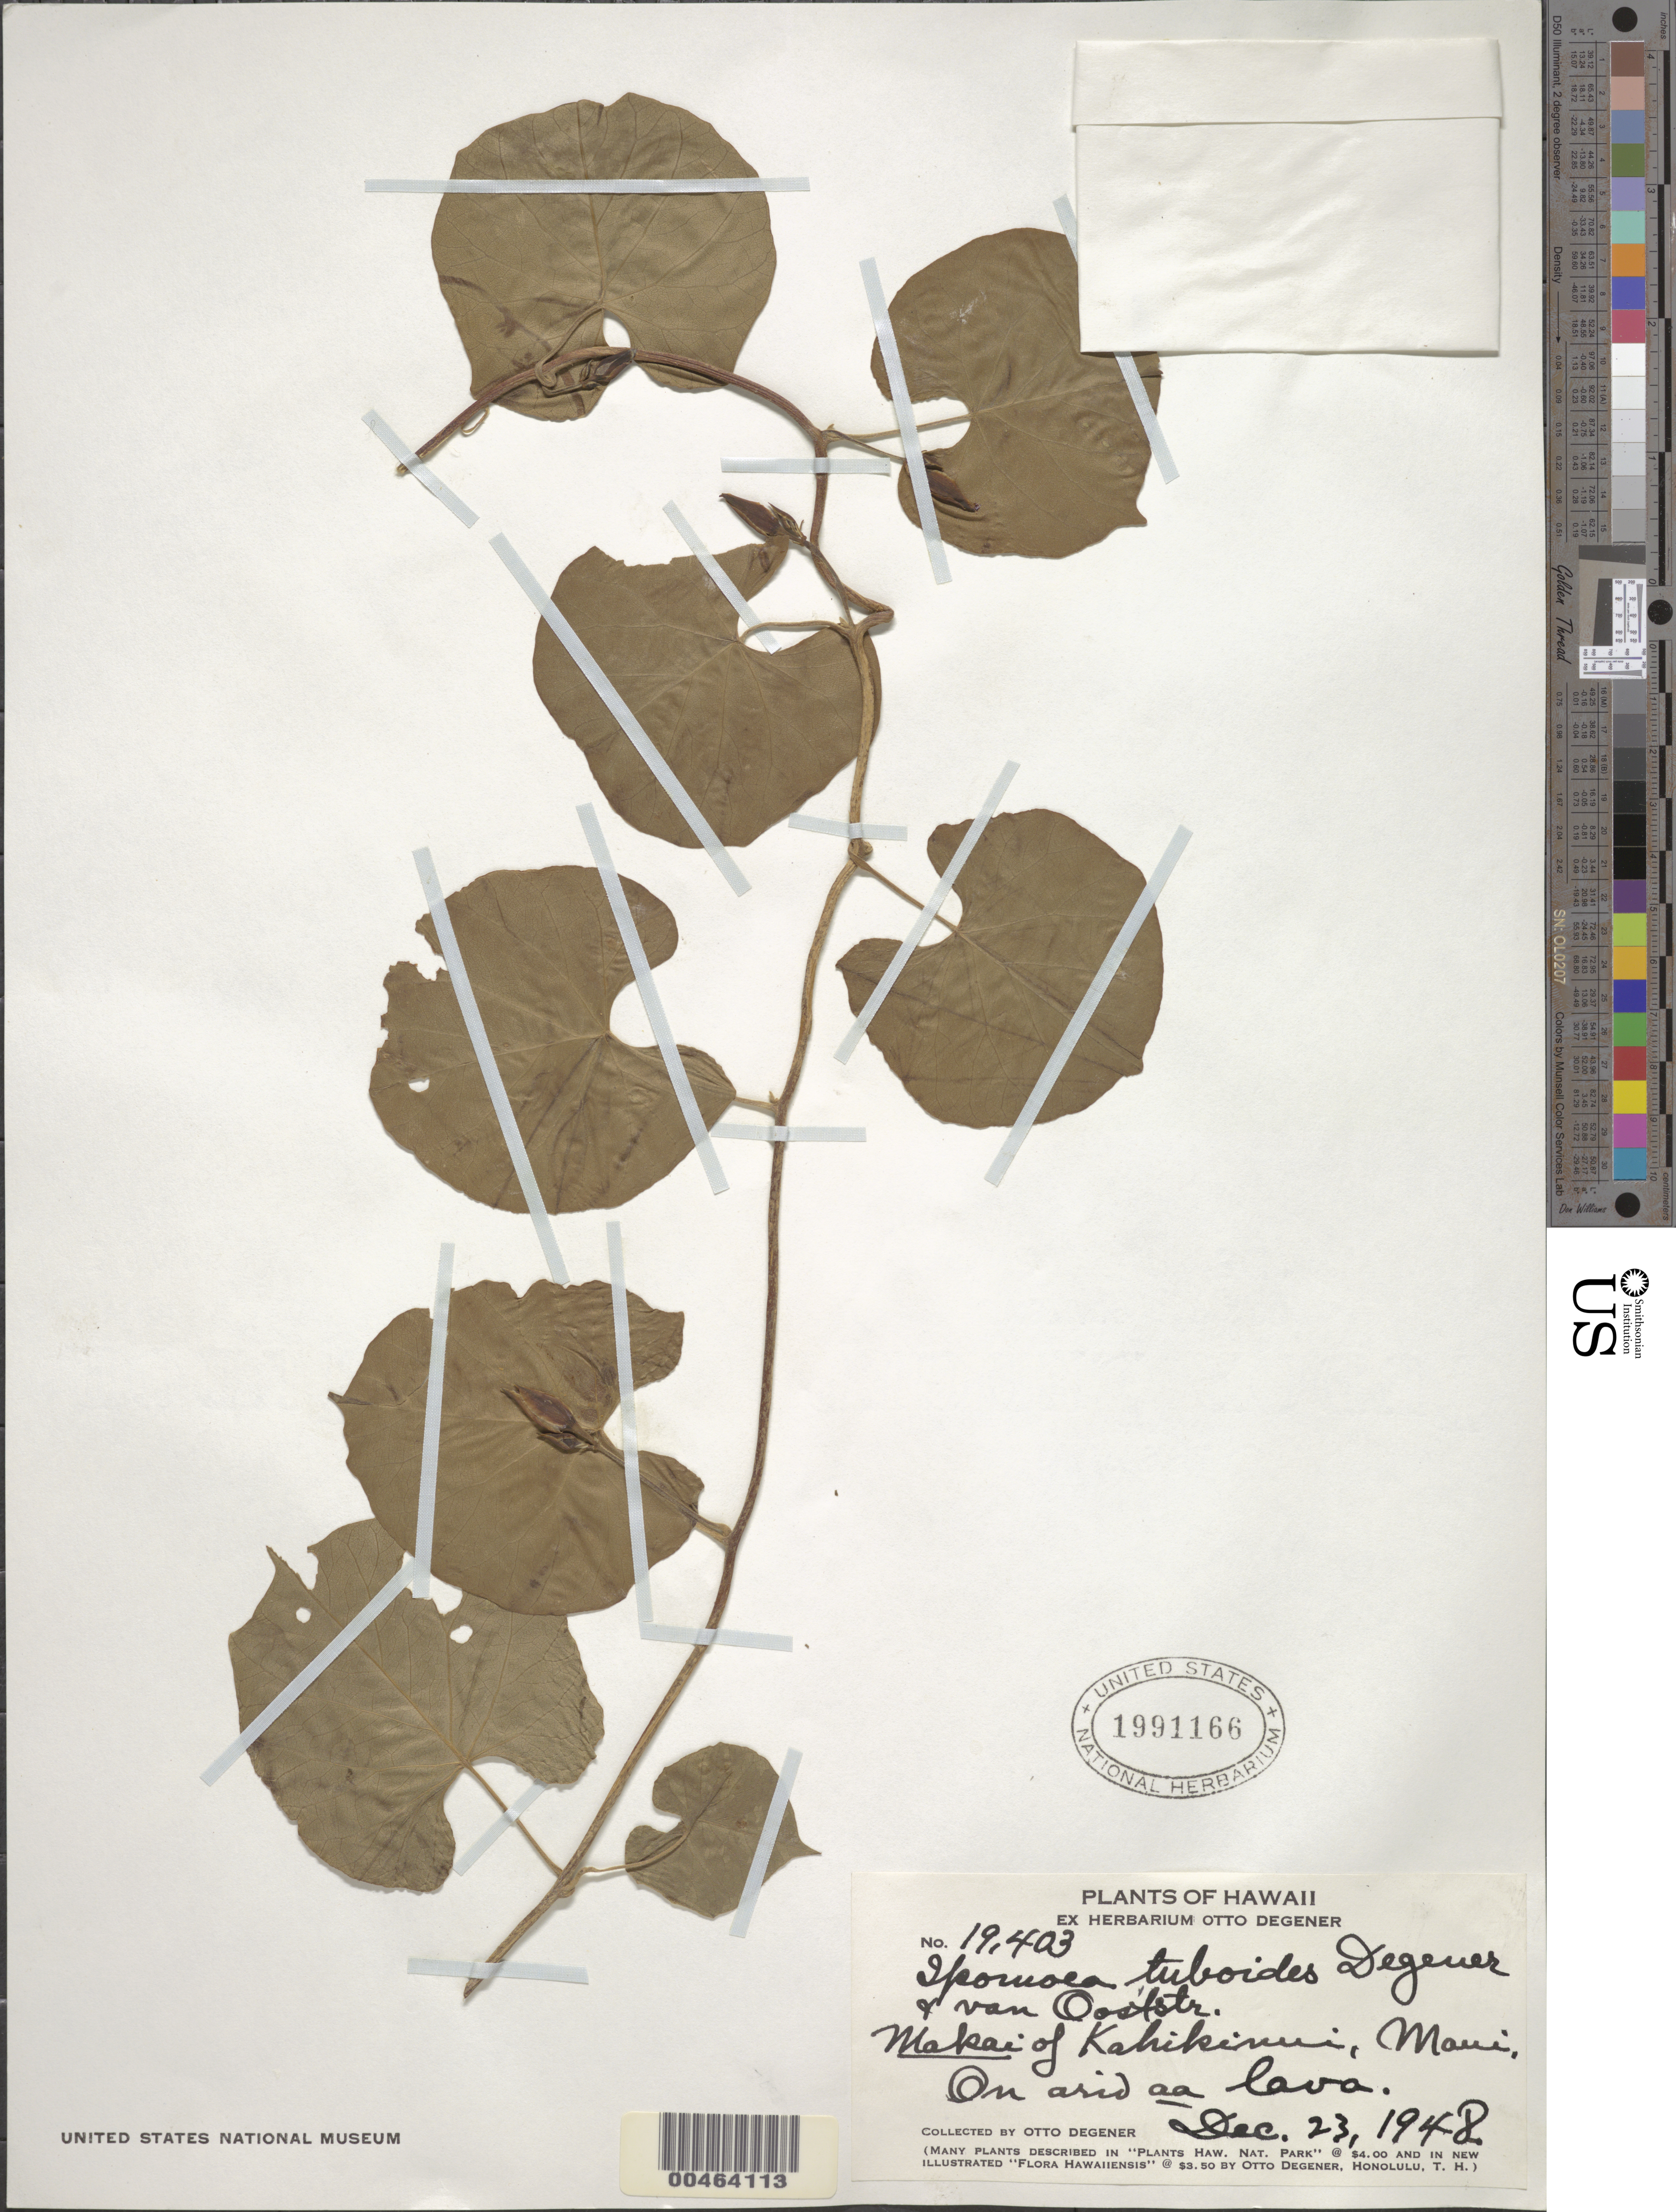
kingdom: Plantae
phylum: Tracheophyta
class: Magnoliopsida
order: Solanales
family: Convolvulaceae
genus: Ipomoea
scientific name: Ipomoea tuboides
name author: O. Deg. & Ooststr. in O. Deg.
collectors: O. Degener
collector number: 19403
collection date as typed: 23 Dec 1948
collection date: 1948-12-23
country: United States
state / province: Hawaii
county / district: Maui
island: Maui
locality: Makai of Kahikinui.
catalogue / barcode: US 1991166